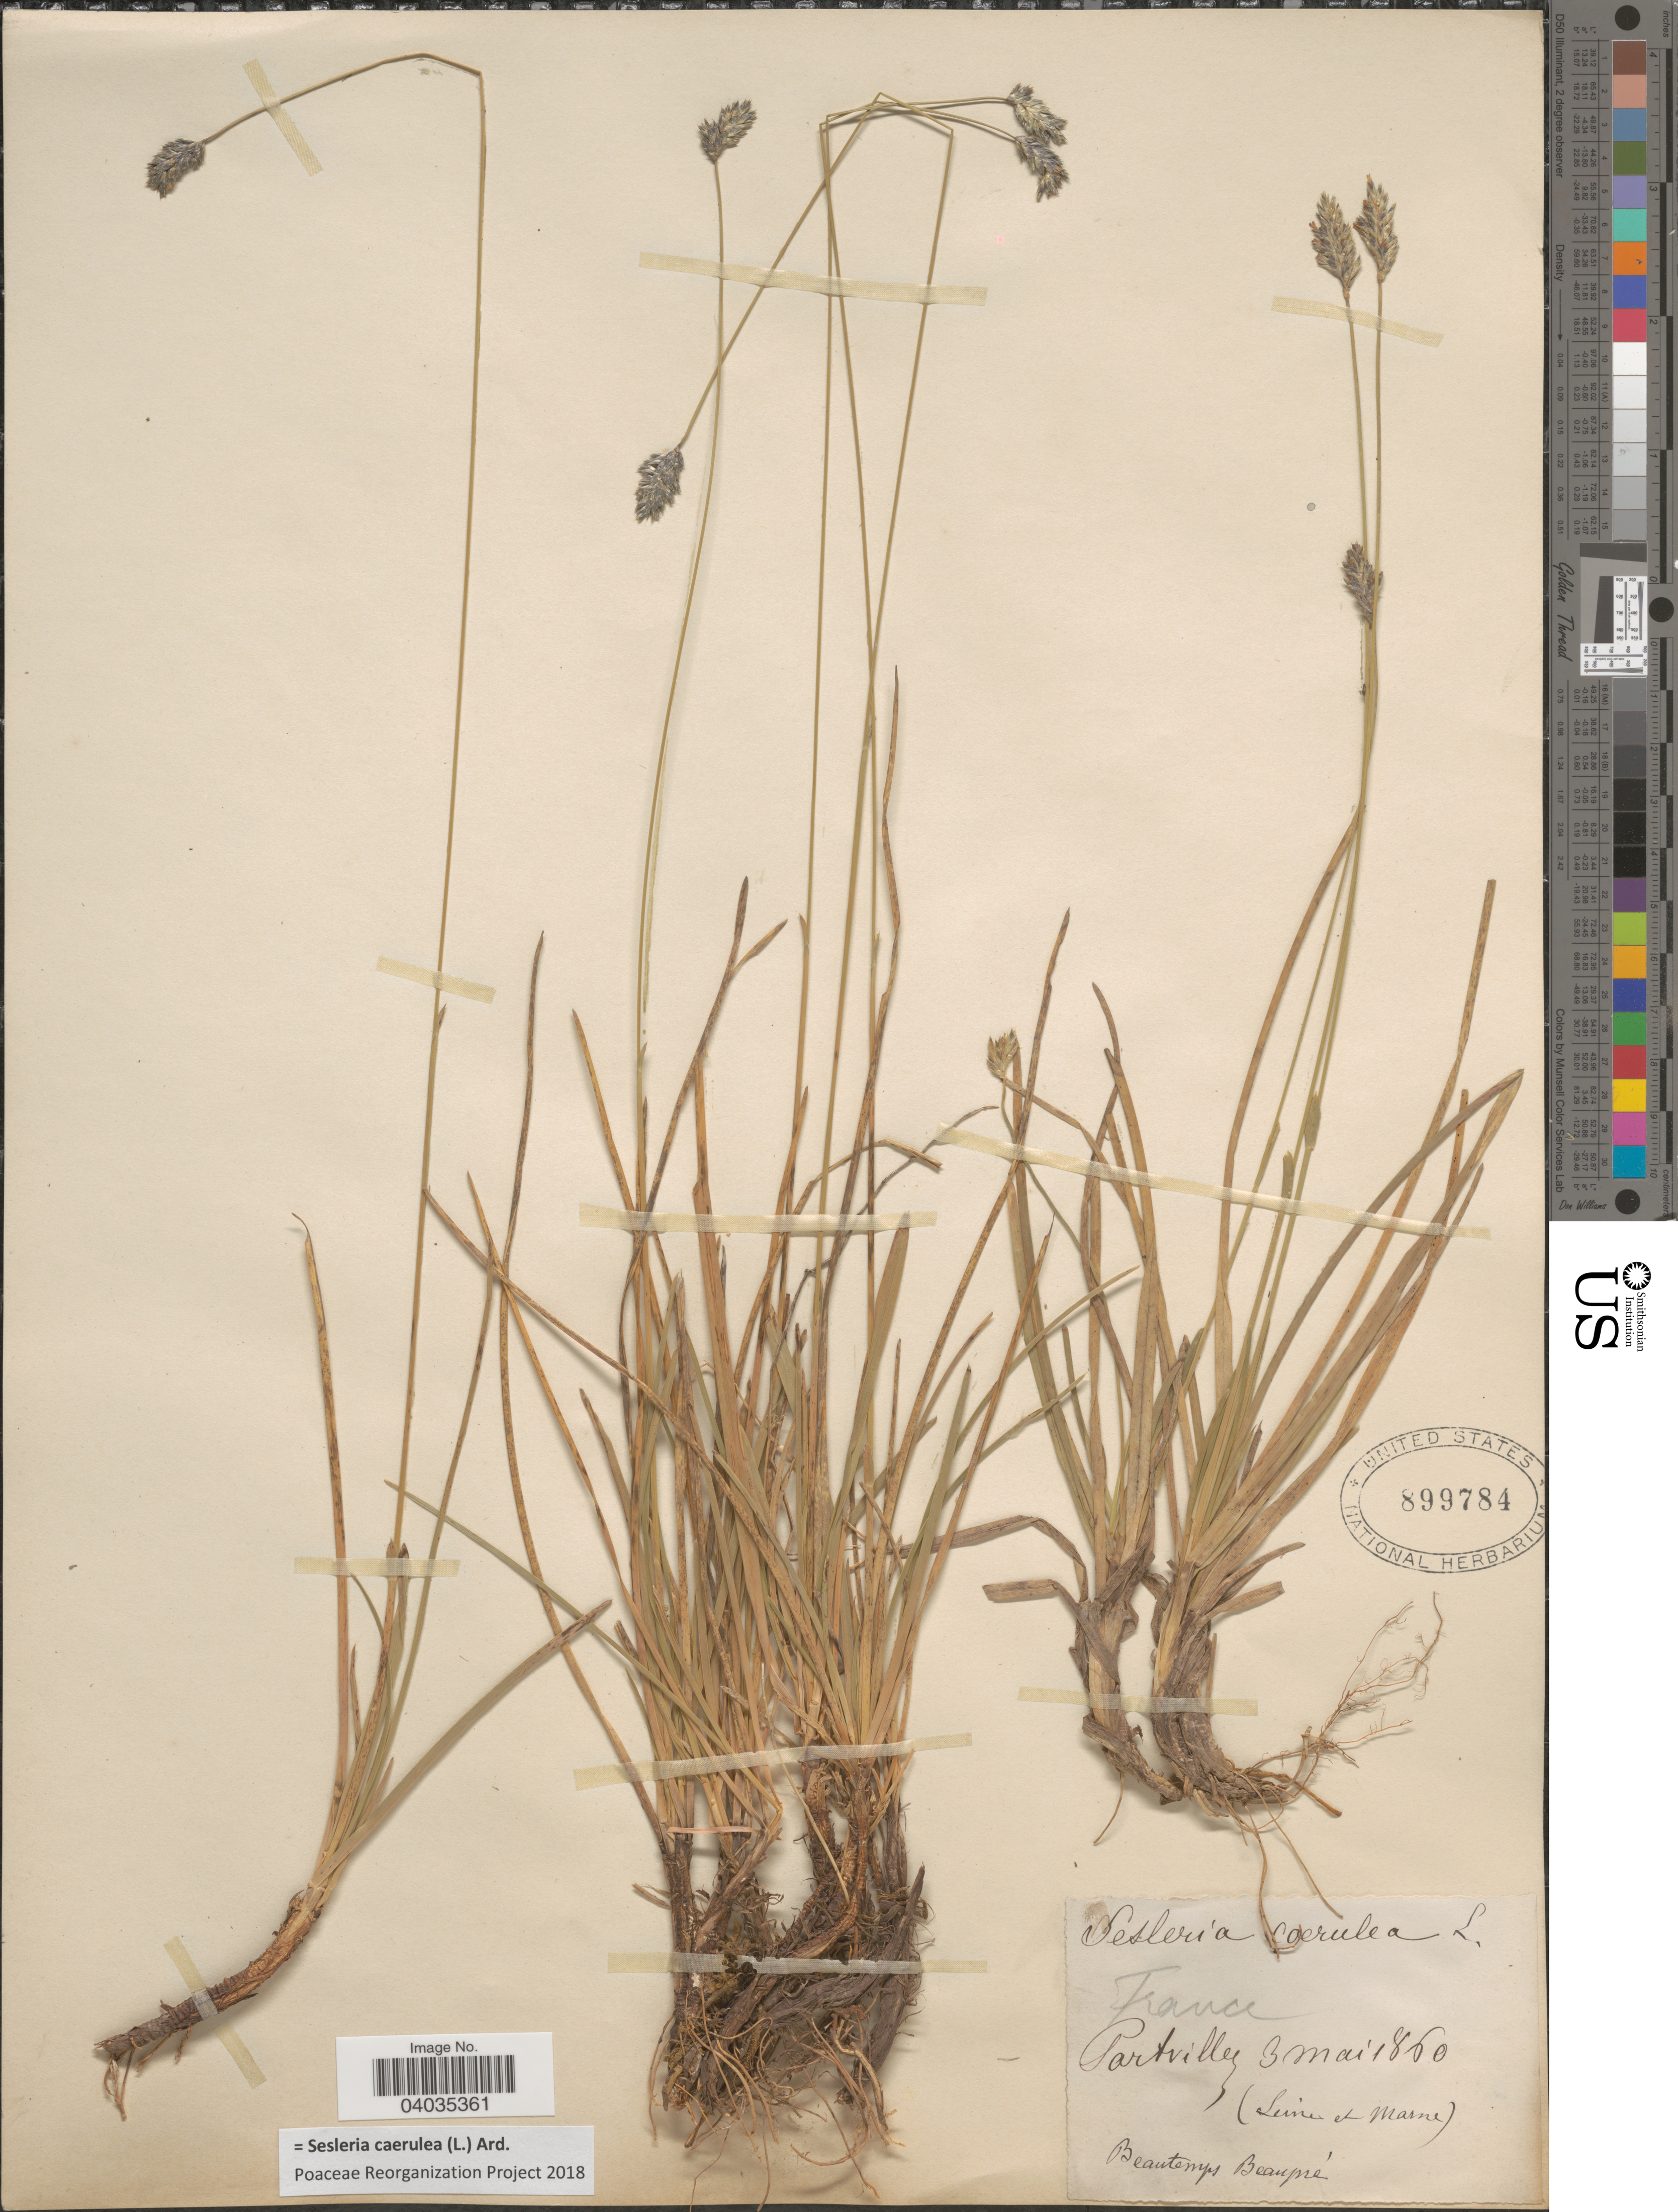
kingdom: Plantae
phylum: Tracheophyta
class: Liliopsida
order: Poales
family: Poaceae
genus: Sesleria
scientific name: Sesleria caerulea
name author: (L.) Ard.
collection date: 1860-05-03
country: France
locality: Partvilles (Seine et Marne) Beautemps Beaupré.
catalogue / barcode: US 899784